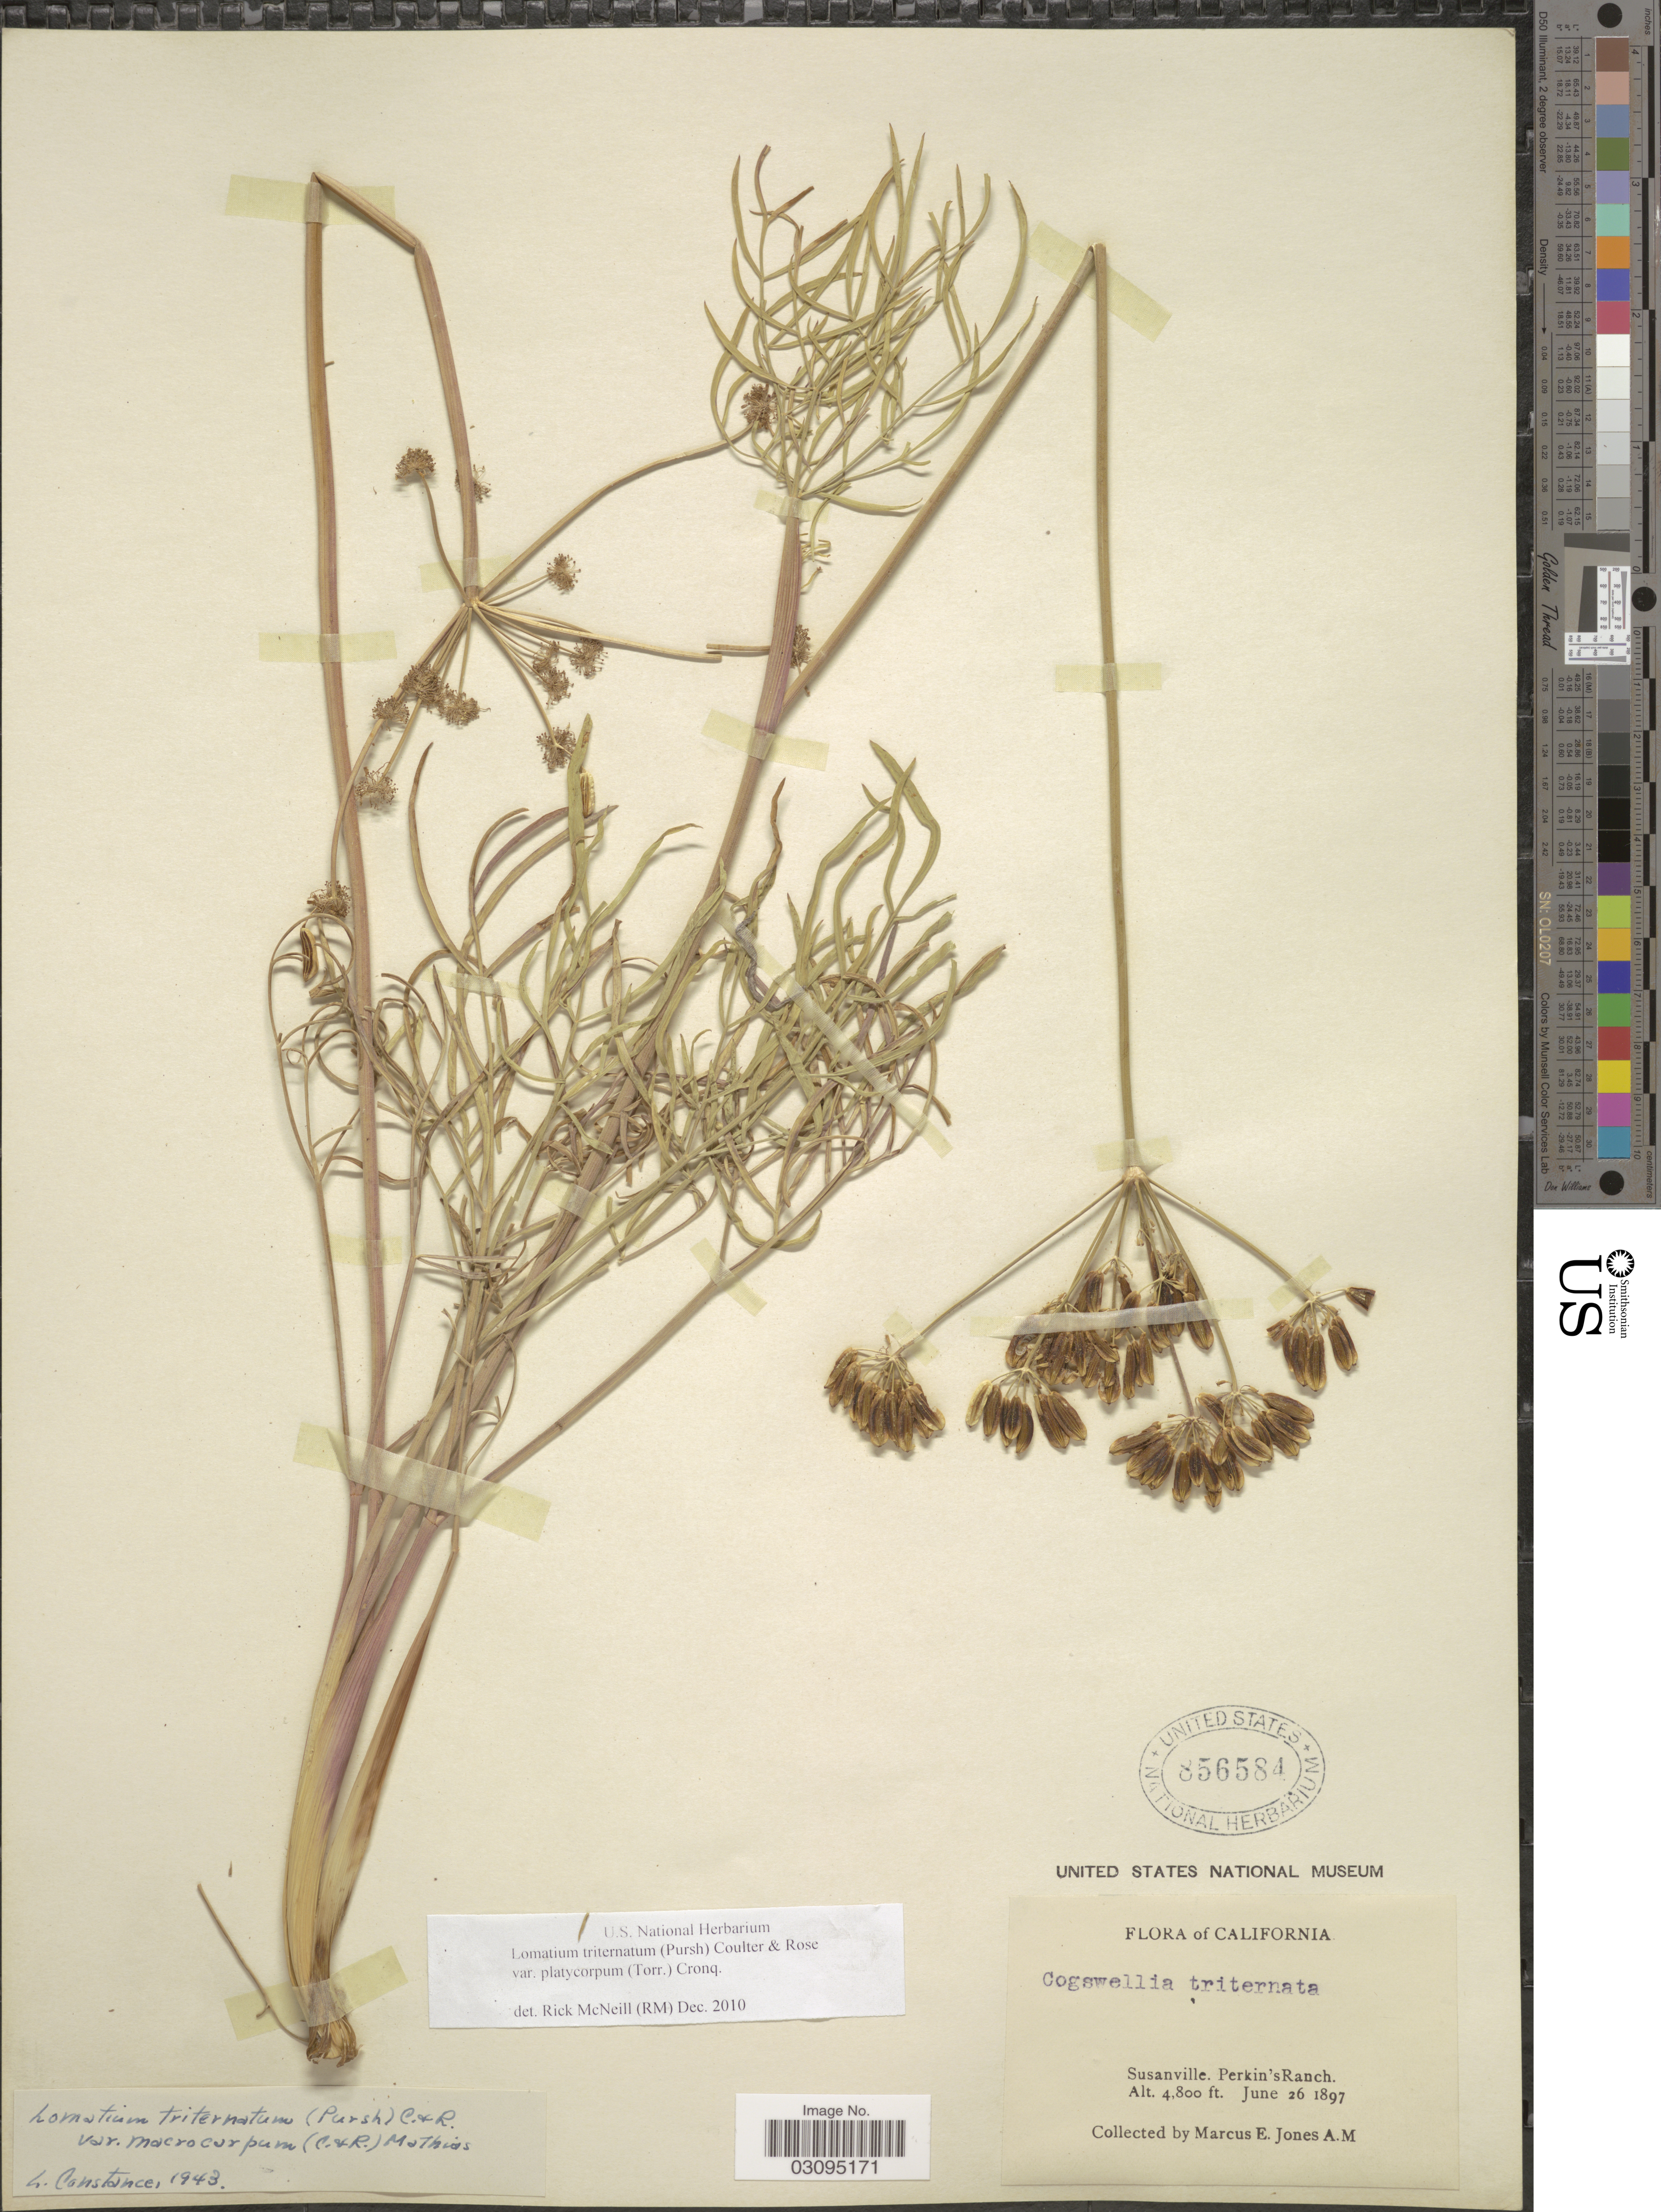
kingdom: Plantae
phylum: Tracheophyta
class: Magnoliopsida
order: Apiales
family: Apiaceae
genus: Lomatium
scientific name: Lomatium triternatum var. platycarpum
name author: (Torr.) B. Boivin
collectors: M. E. Jones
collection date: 1897-06-26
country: United States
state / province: California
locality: Susanville. Perkin's Ranch.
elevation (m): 1463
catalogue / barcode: US 856584